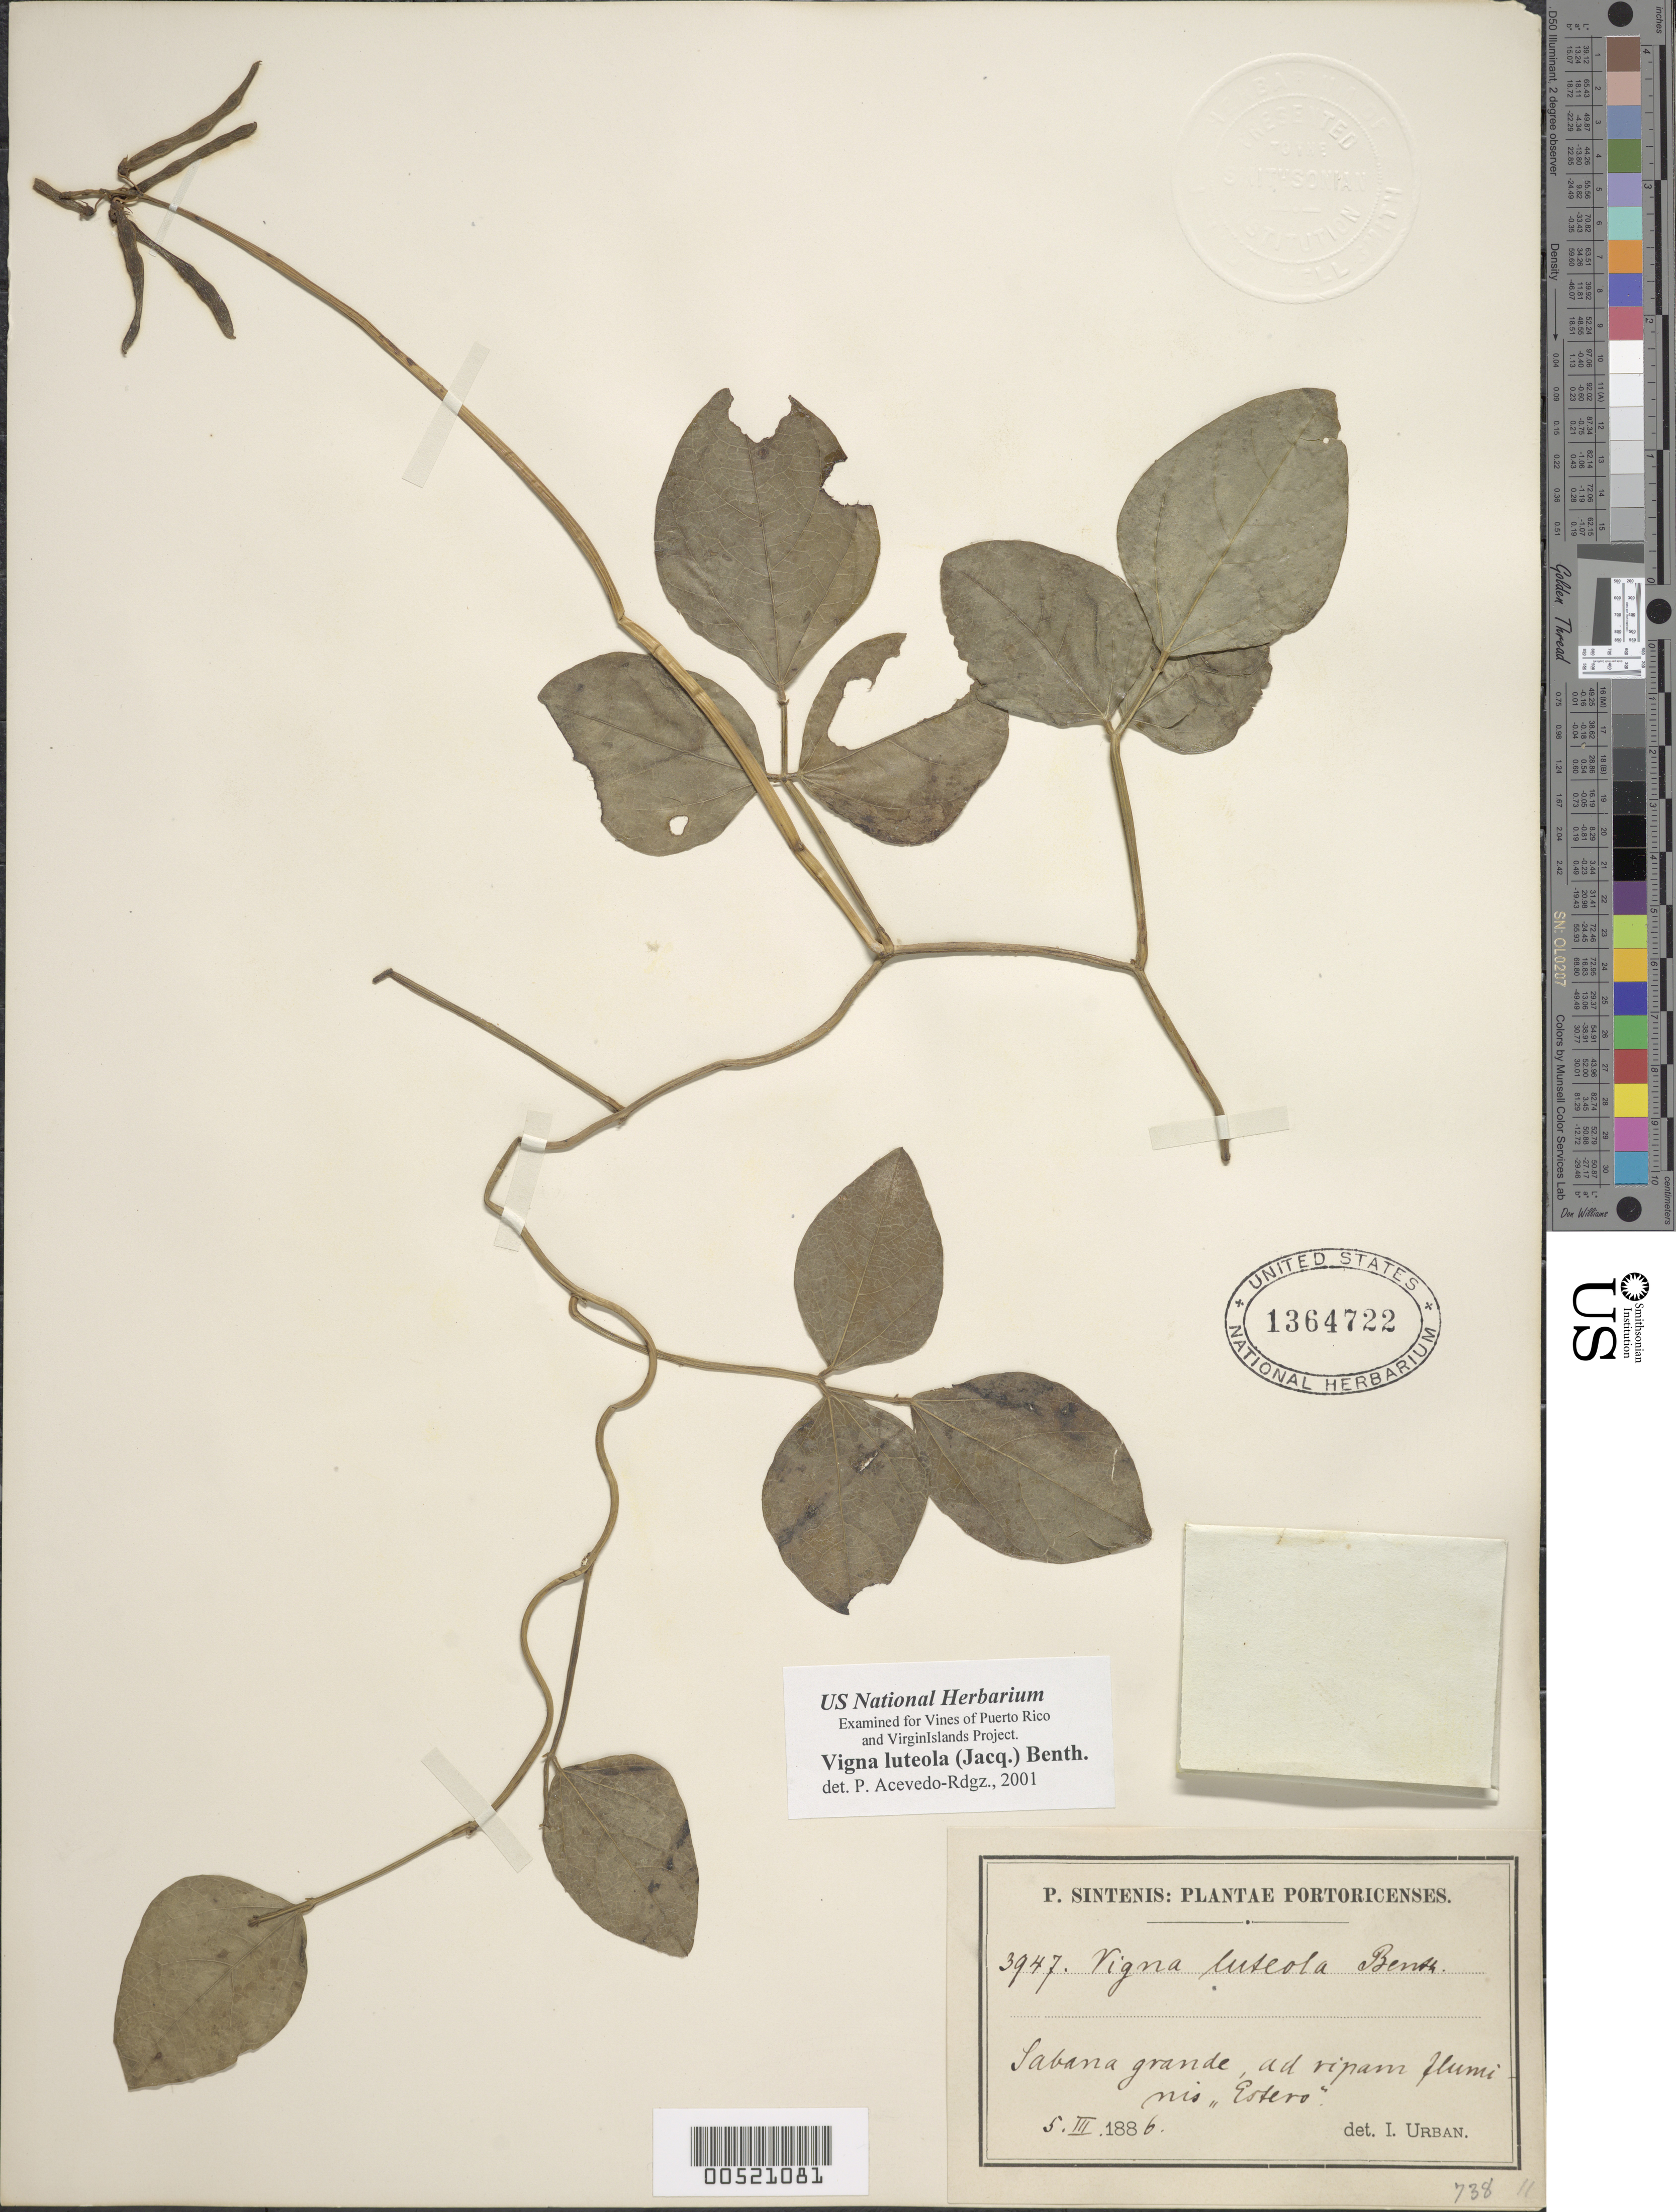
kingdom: Plantae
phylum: Tracheophyta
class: Magnoliopsida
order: Fabales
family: Fabaceae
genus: Vigna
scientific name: Vigna luteola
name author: (Jacq.) Benth.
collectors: P. Sintenis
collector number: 3947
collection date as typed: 05 Mar 1886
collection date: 1886-03-05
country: Puerto Rico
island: Greater Antilles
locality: Sabana Grande ad ripam fluminis "Estero".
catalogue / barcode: US 1364722